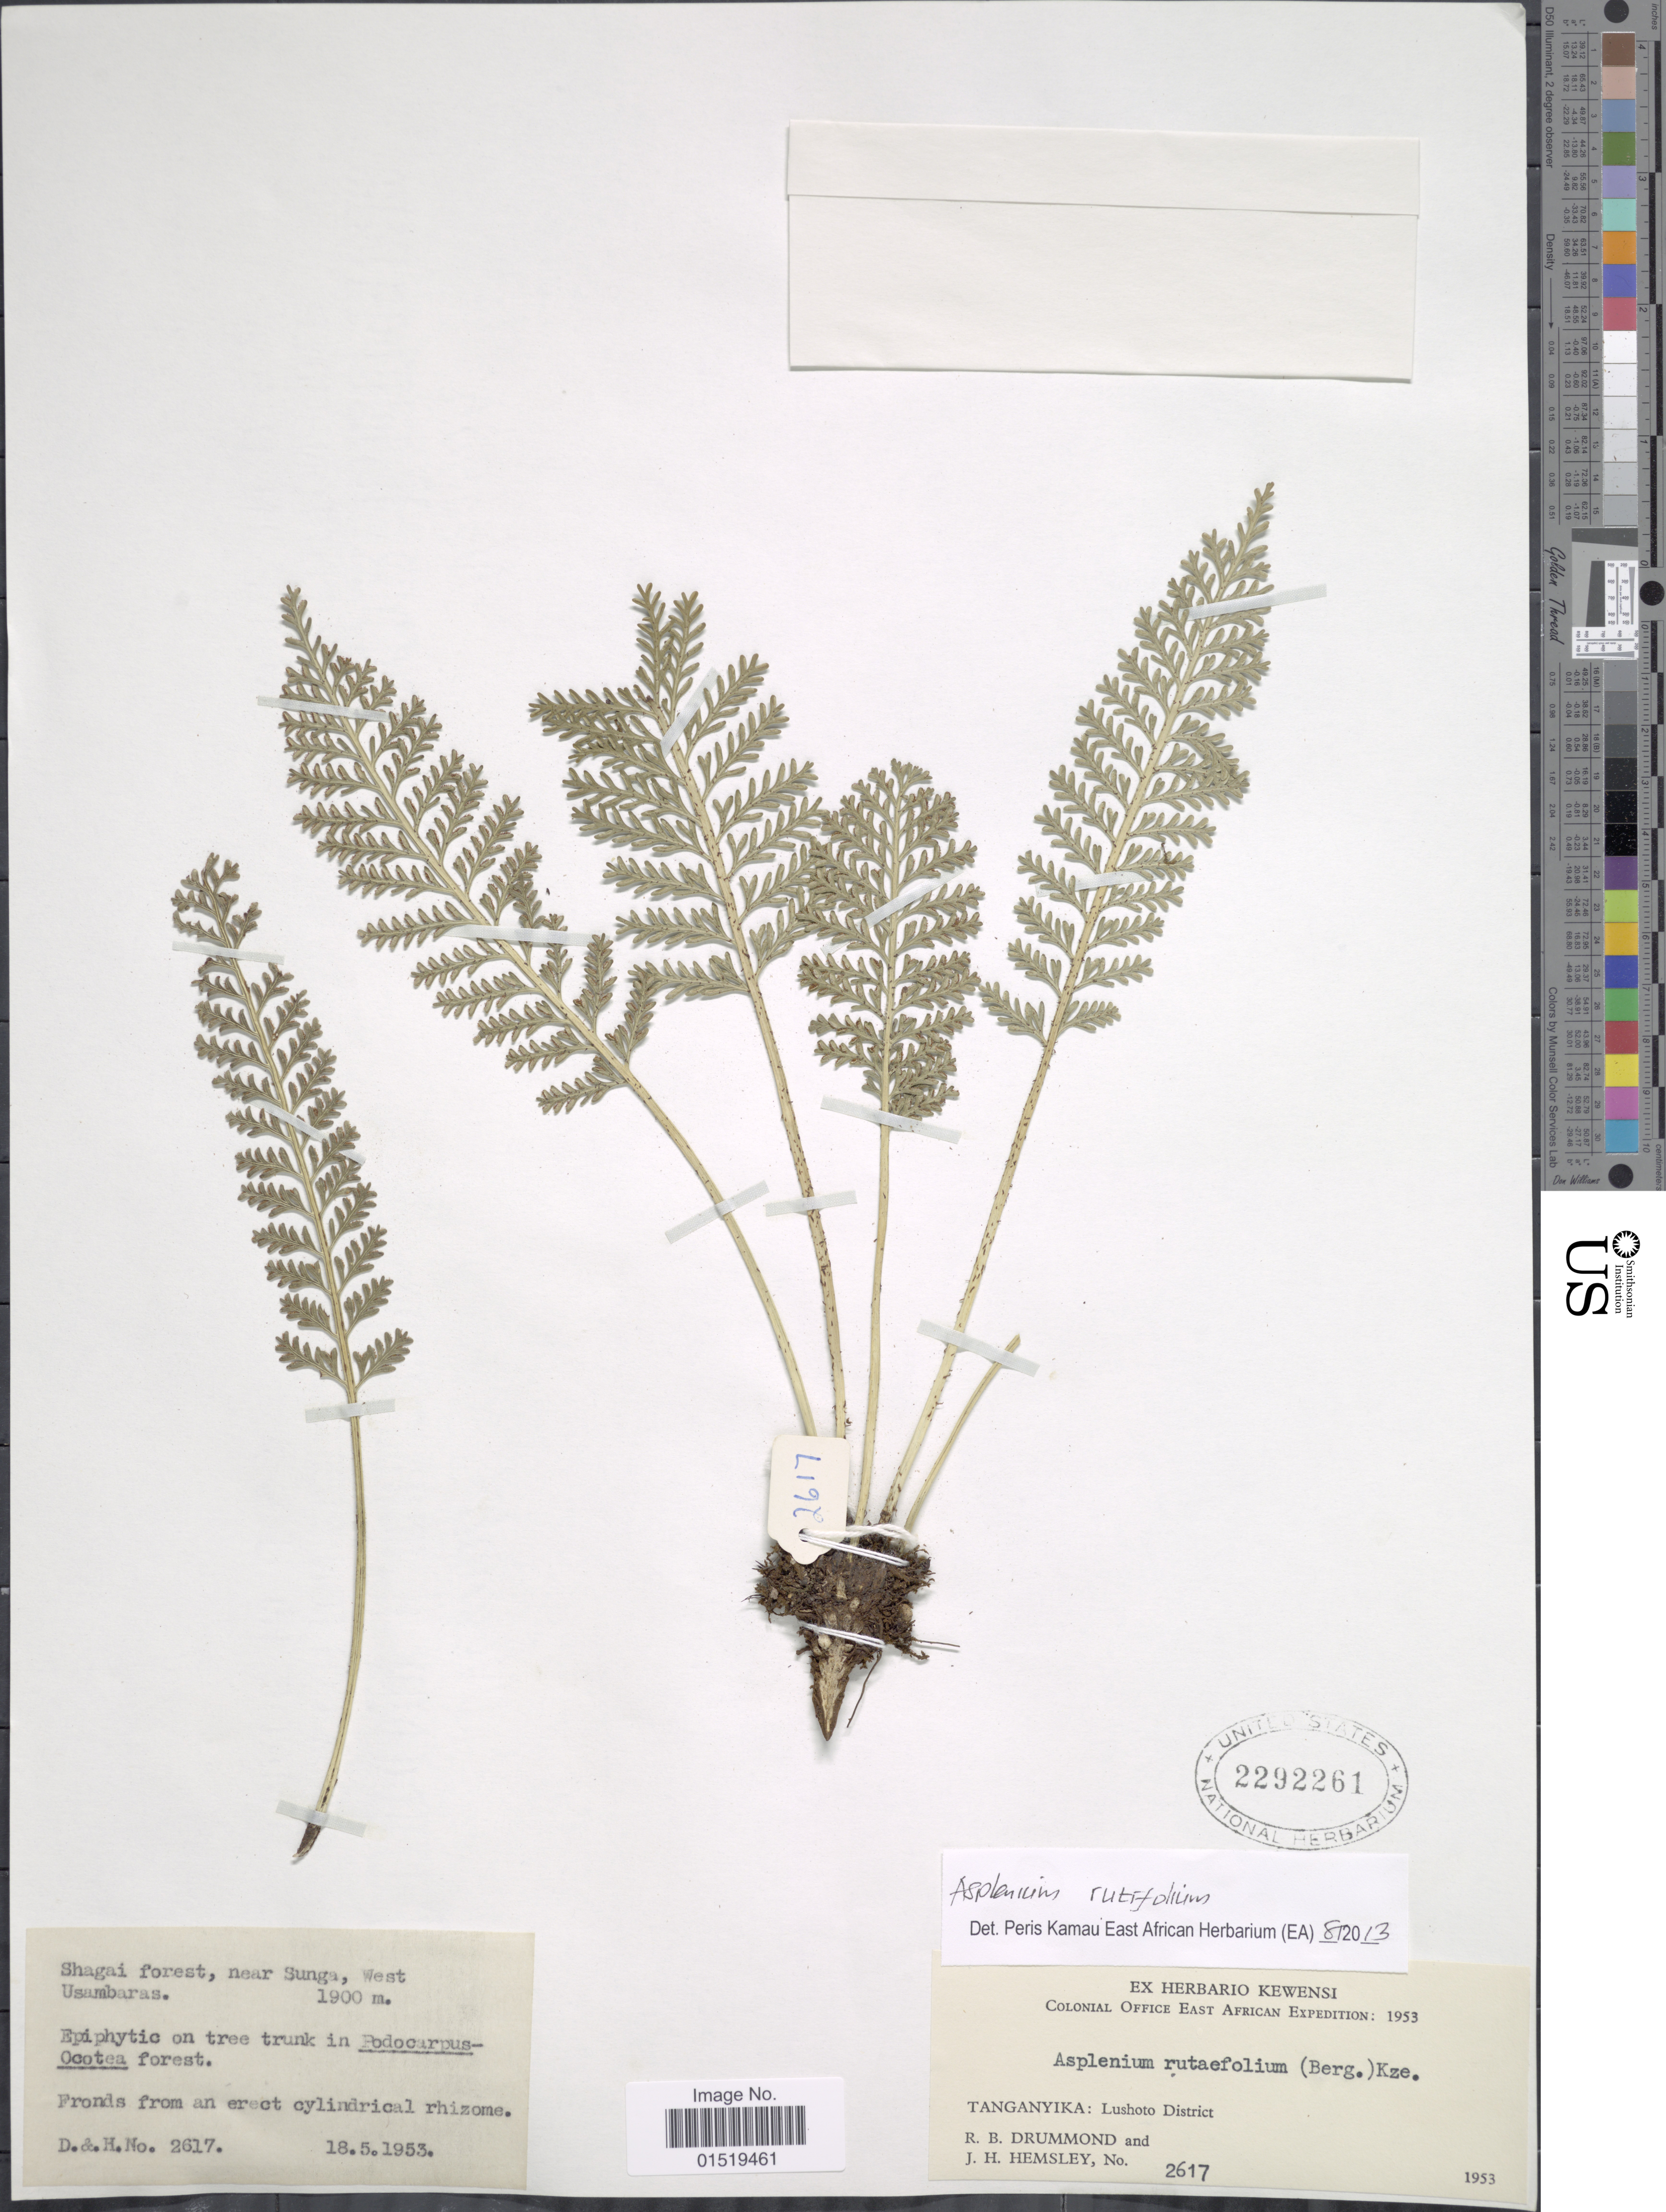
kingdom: Plantae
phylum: Tracheophyta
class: Polypodiopsida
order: Polypodiales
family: Aspleniaceae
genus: Asplenium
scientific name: Asplenium rutifolium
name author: (P.J. Bergius) Kunze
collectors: R. Drummond & J. H. Hemsley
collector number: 2617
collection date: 1953-05-18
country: Tanzania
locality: Tanganyika: Lushoto District. Shagai forest, near Sunga, West Usambaras.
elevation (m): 1900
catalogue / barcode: US 2292261